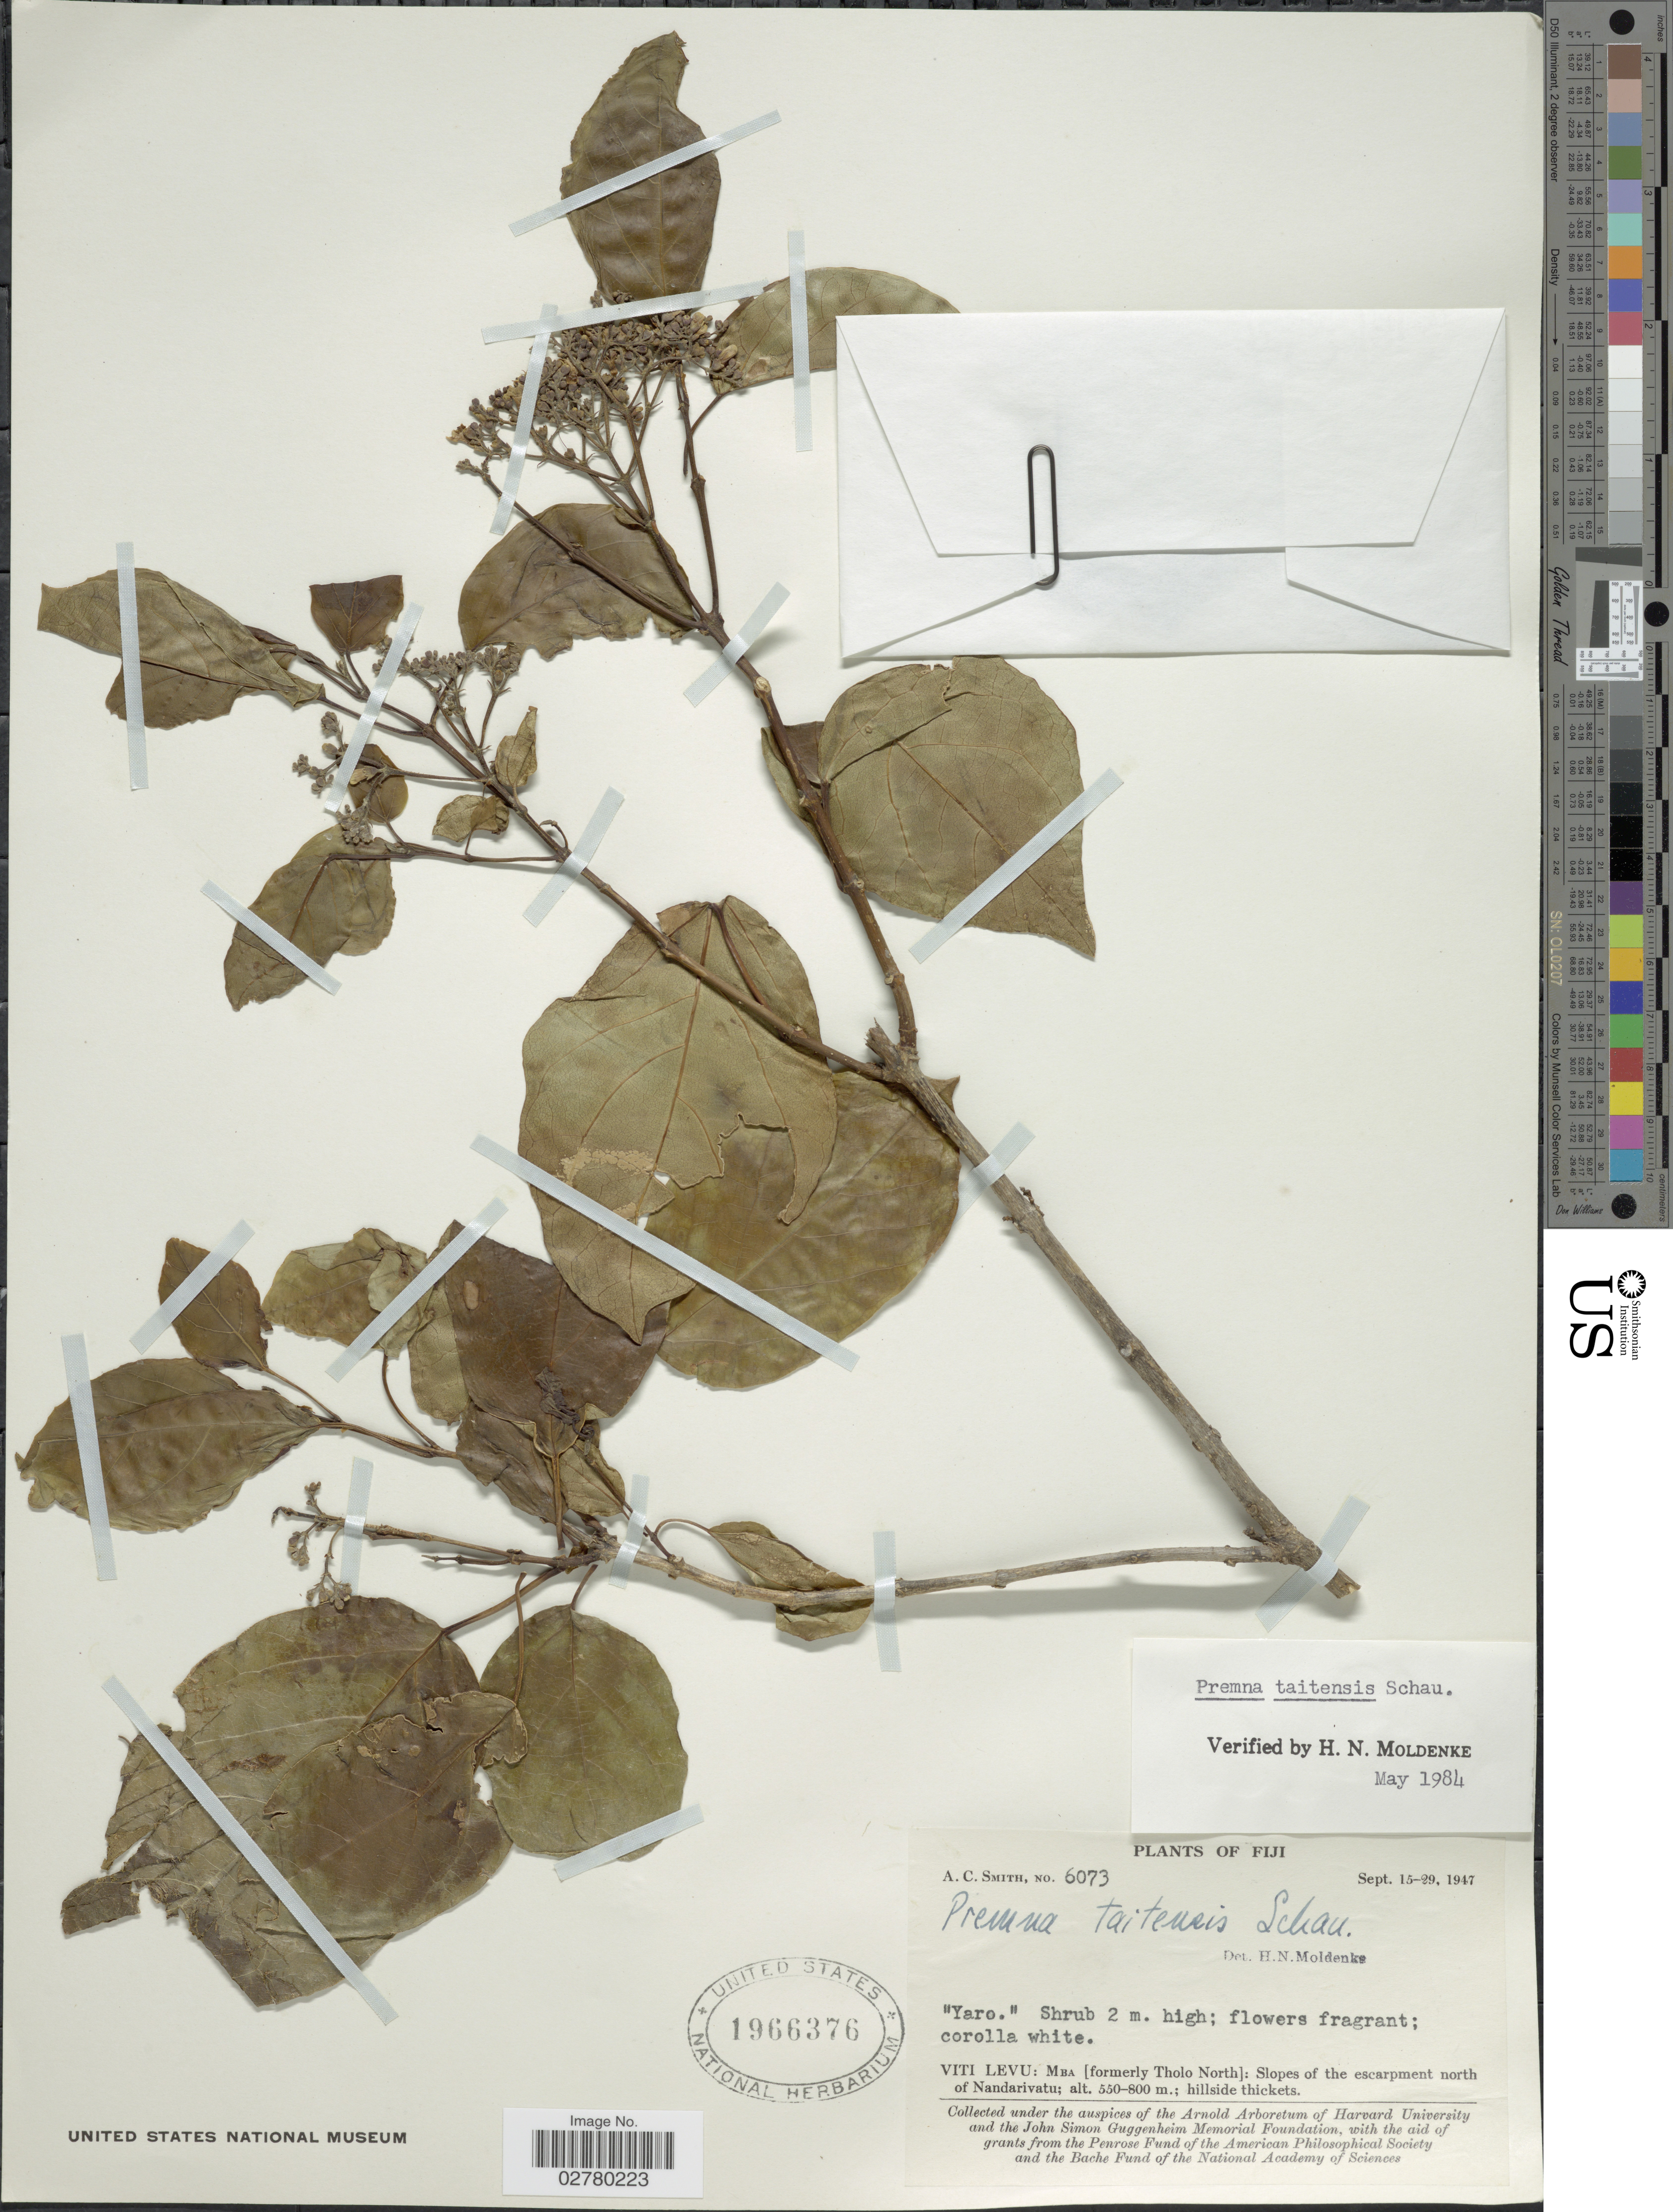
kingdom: Plantae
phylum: Tracheophyta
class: Magnoliopsida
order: Lamiales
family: Lamiaceae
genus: Premna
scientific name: Premna taitensis var. taitensis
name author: Schauer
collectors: A. C. Smith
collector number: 6073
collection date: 1947-09-15/1947-09-29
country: Fiji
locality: Viti Levu: Mba [formerly Tholo North]: Slopes of the escarpment north of Nandarivatu.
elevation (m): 550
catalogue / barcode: US 1966376